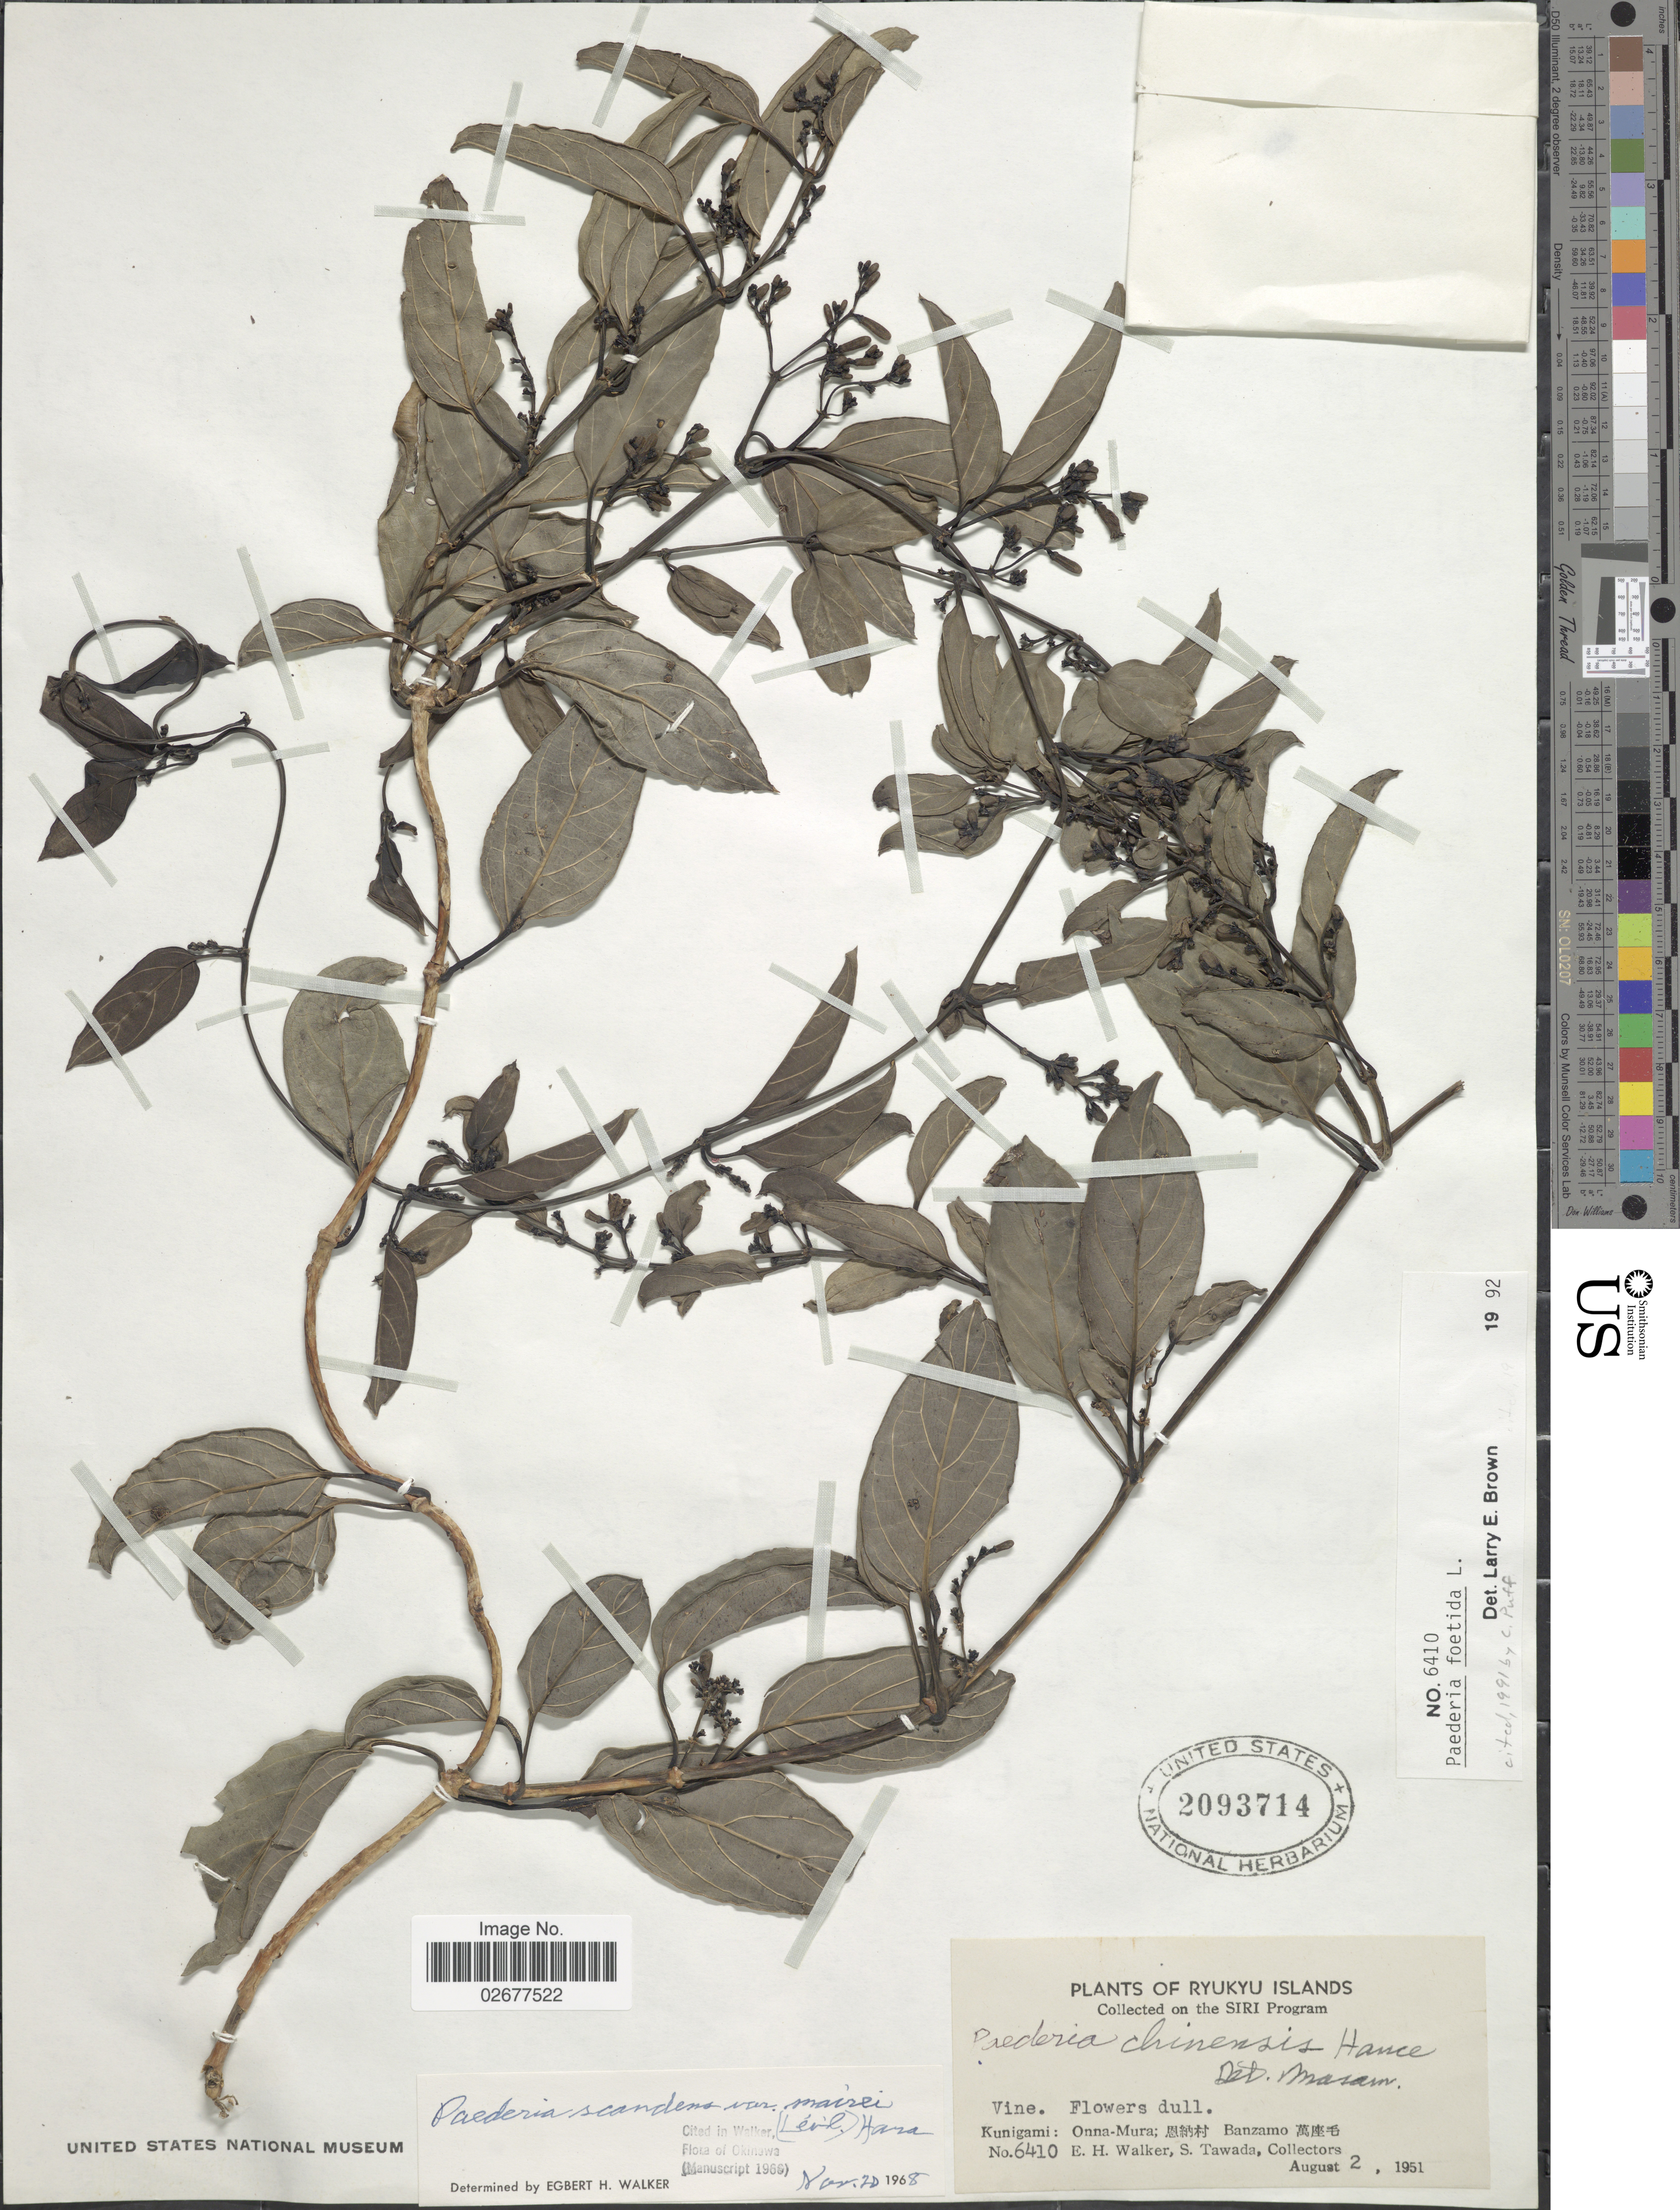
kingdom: Plantae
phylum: Tracheophyta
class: Magnoliopsida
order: Gentianales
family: Rubiaceae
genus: Paederia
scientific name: Paederia foetida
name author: L.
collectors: E. H. Walker & S. Tawada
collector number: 6410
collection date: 1951-08-02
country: Japan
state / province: Okinawa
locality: Ryukyu Islands. Kunigami: Onna-Mura; Banzamo.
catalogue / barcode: US 2093714